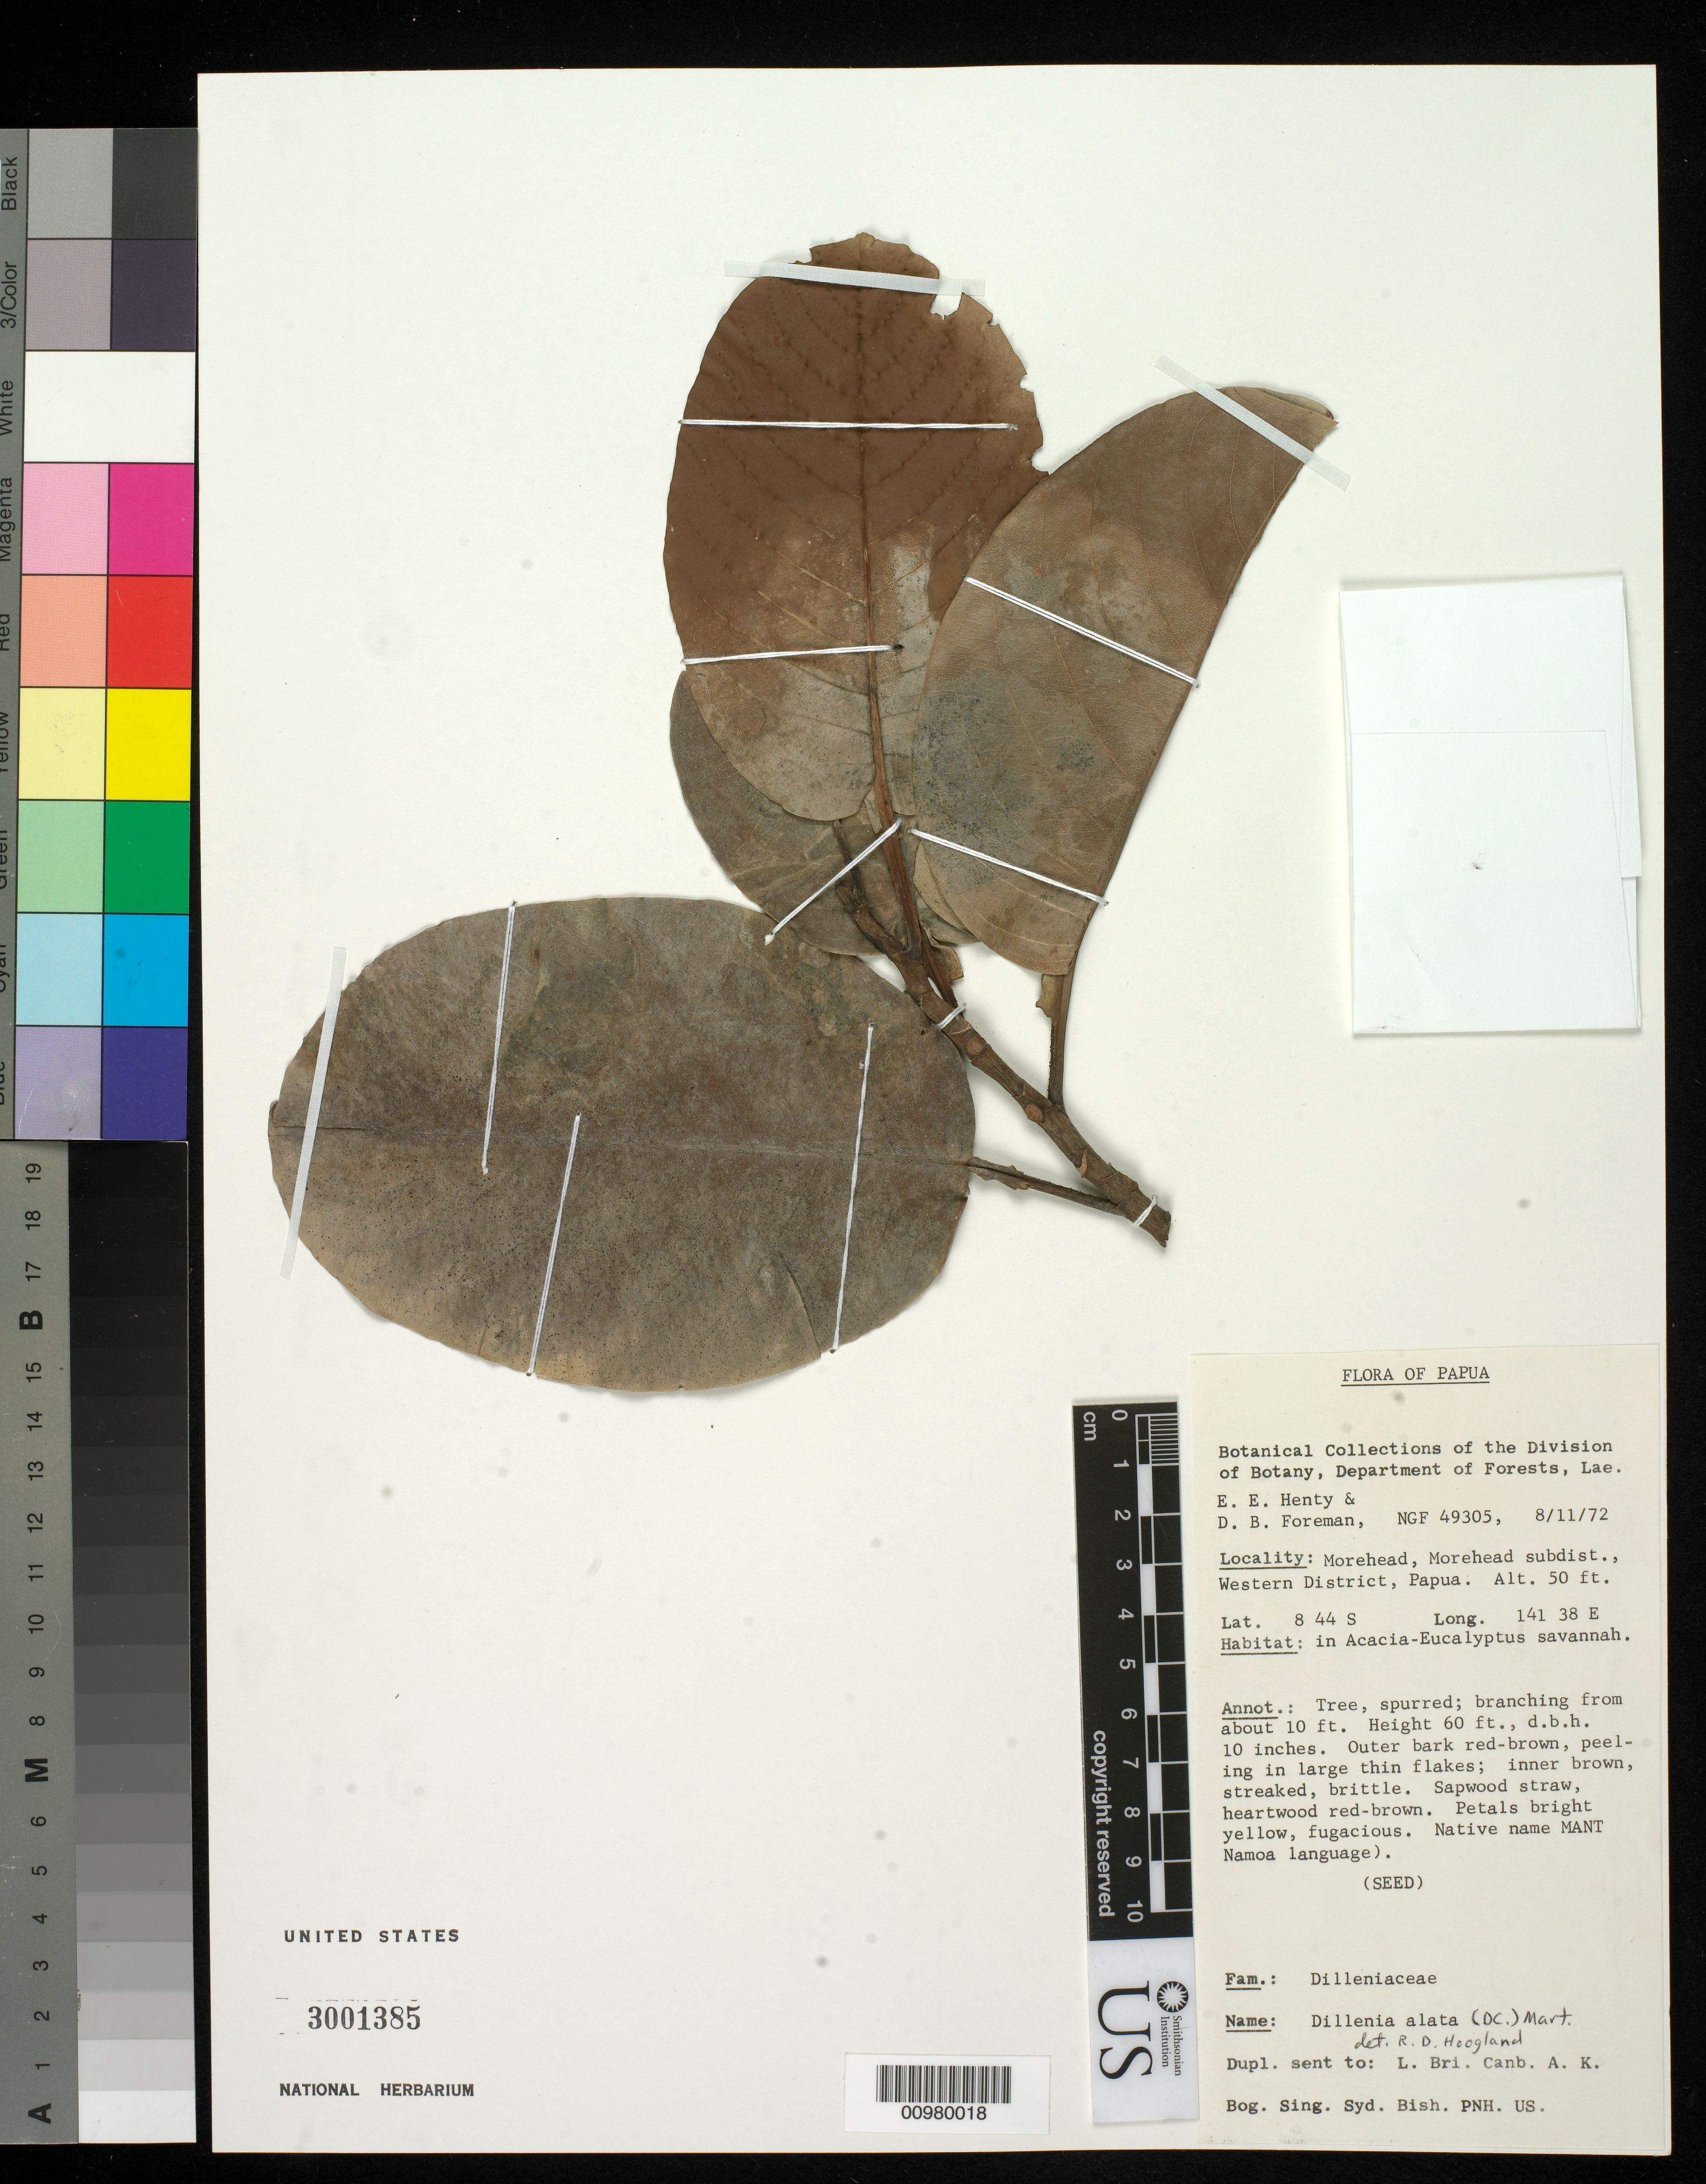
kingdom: Plantae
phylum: Tracheophyta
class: Magnoliopsida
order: Dilleniales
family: Dilleniaceae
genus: Dillenia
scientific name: Dillenia alata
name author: (DC. ex R. Br.) Banks ex Martelli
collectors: E. Henty & D. Foreman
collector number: NGF 49305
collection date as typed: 11 Aug 1972 or 08 Nov 1972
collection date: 1972-08-11 or 1972-11-08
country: Papua New Guinea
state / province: Western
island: New Guinea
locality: Morehead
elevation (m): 15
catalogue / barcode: US 3001385